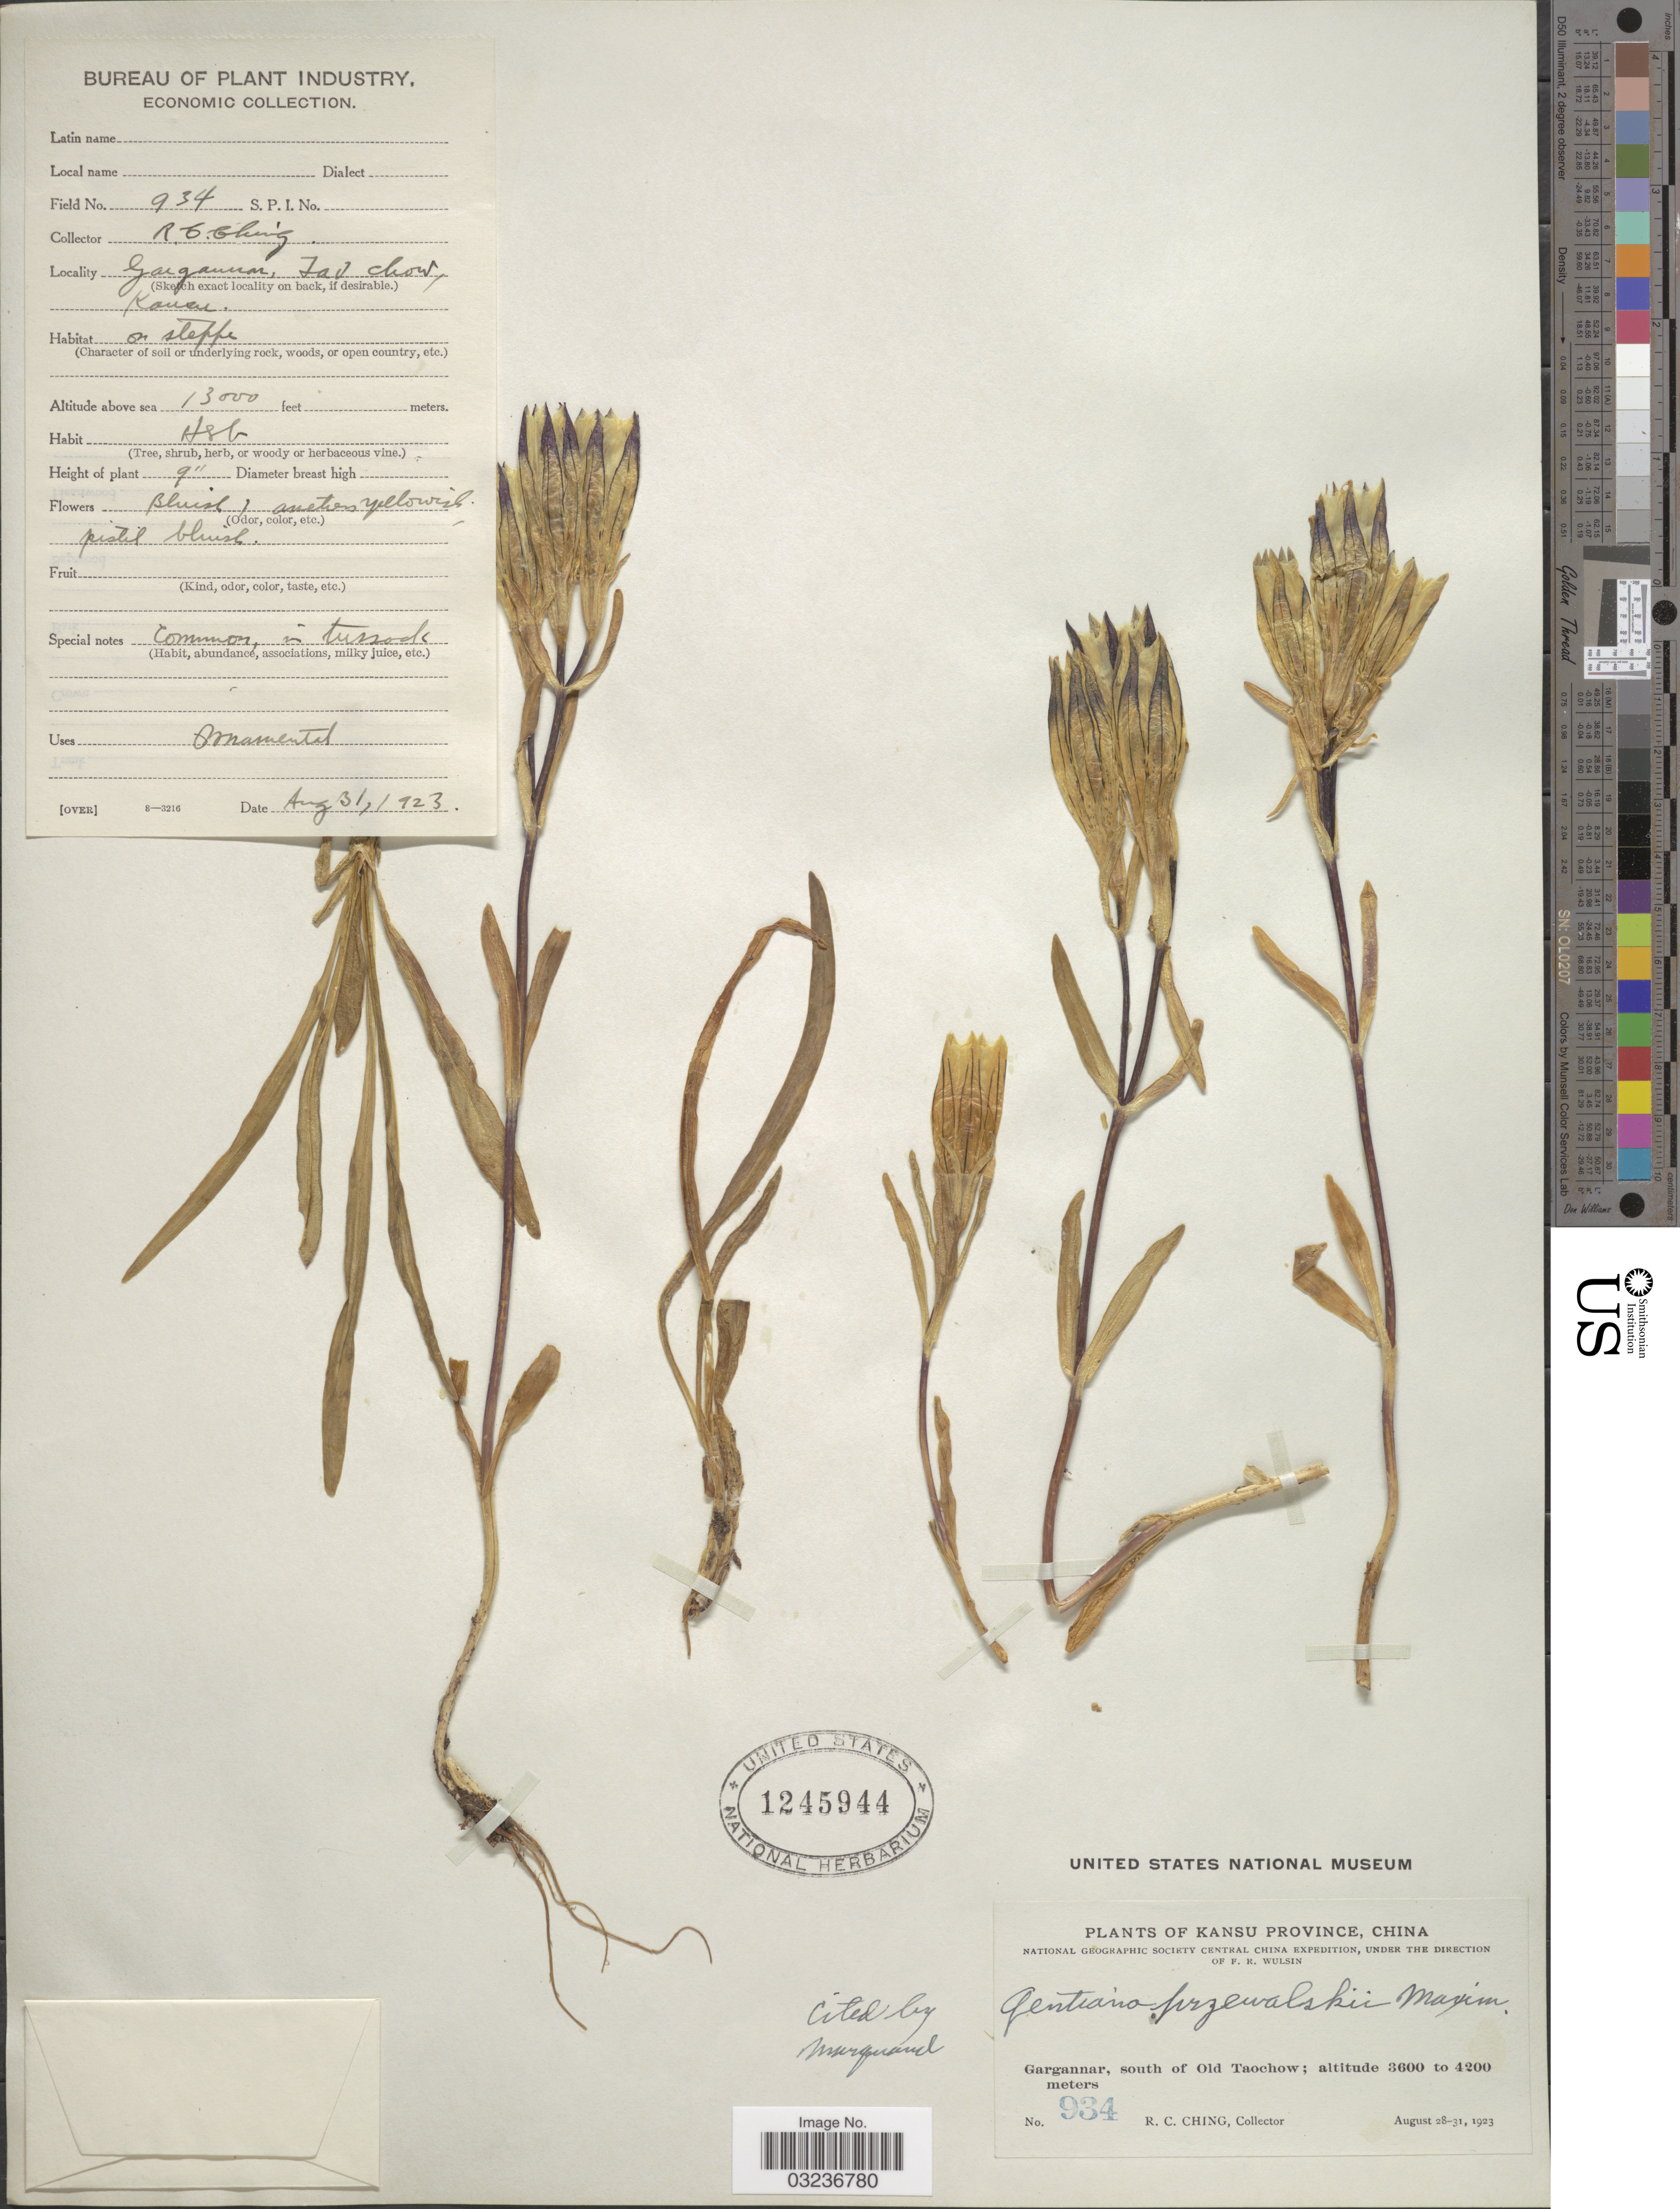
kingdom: Plantae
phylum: Tracheophyta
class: Magnoliopsida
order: Gentianales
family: Gentianaceae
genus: Gentiana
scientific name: Gentiana przewalskii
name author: Maxim.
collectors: R. C. Ching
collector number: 934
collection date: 1923-08-31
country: China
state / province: Gansu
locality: Kansu Province, Gargannar, south of Old Taochow.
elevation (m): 3962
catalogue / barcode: US 1245944